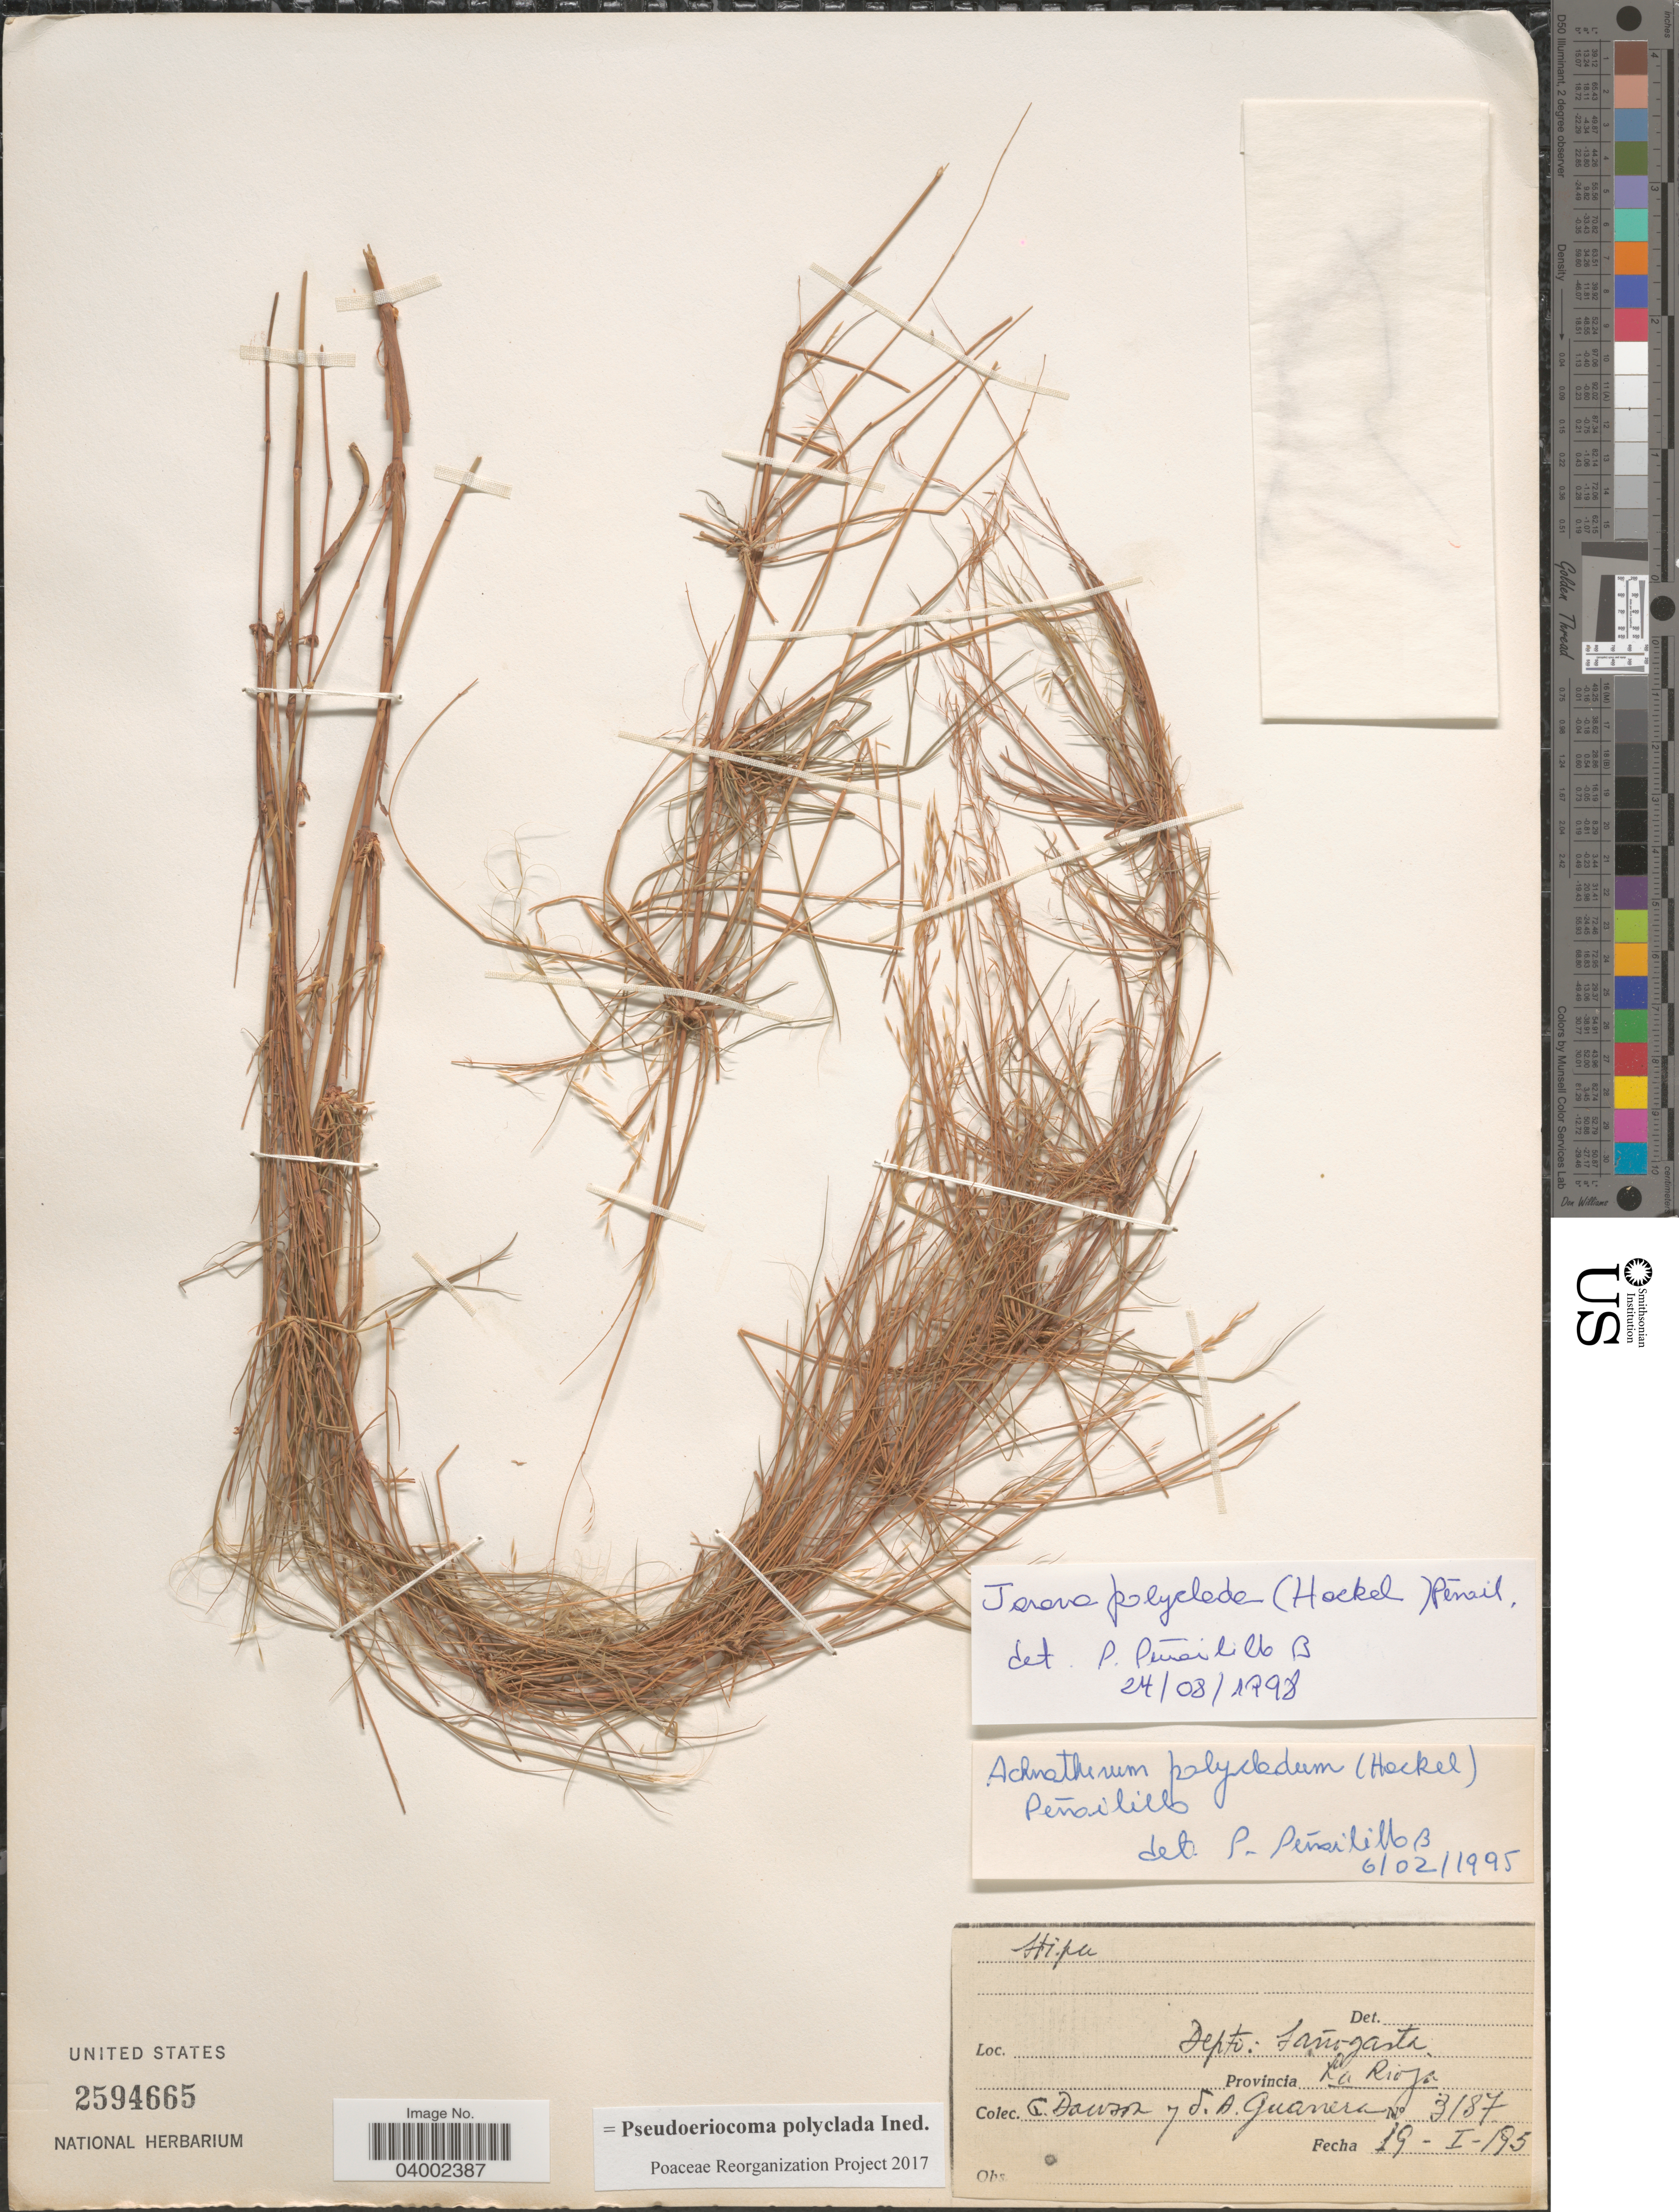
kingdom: Plantae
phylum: Tracheophyta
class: Liliopsida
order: Poales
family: Poaceae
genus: Pseudoeriocoma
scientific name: Pseudoeriocoma ployclada ined.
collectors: G. Dawson & S. Guarrera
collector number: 3187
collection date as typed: Transcribed d/m/y: 19/1/95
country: Argentina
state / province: La Rioja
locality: Depto: Sanogasta.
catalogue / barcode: US 2594665